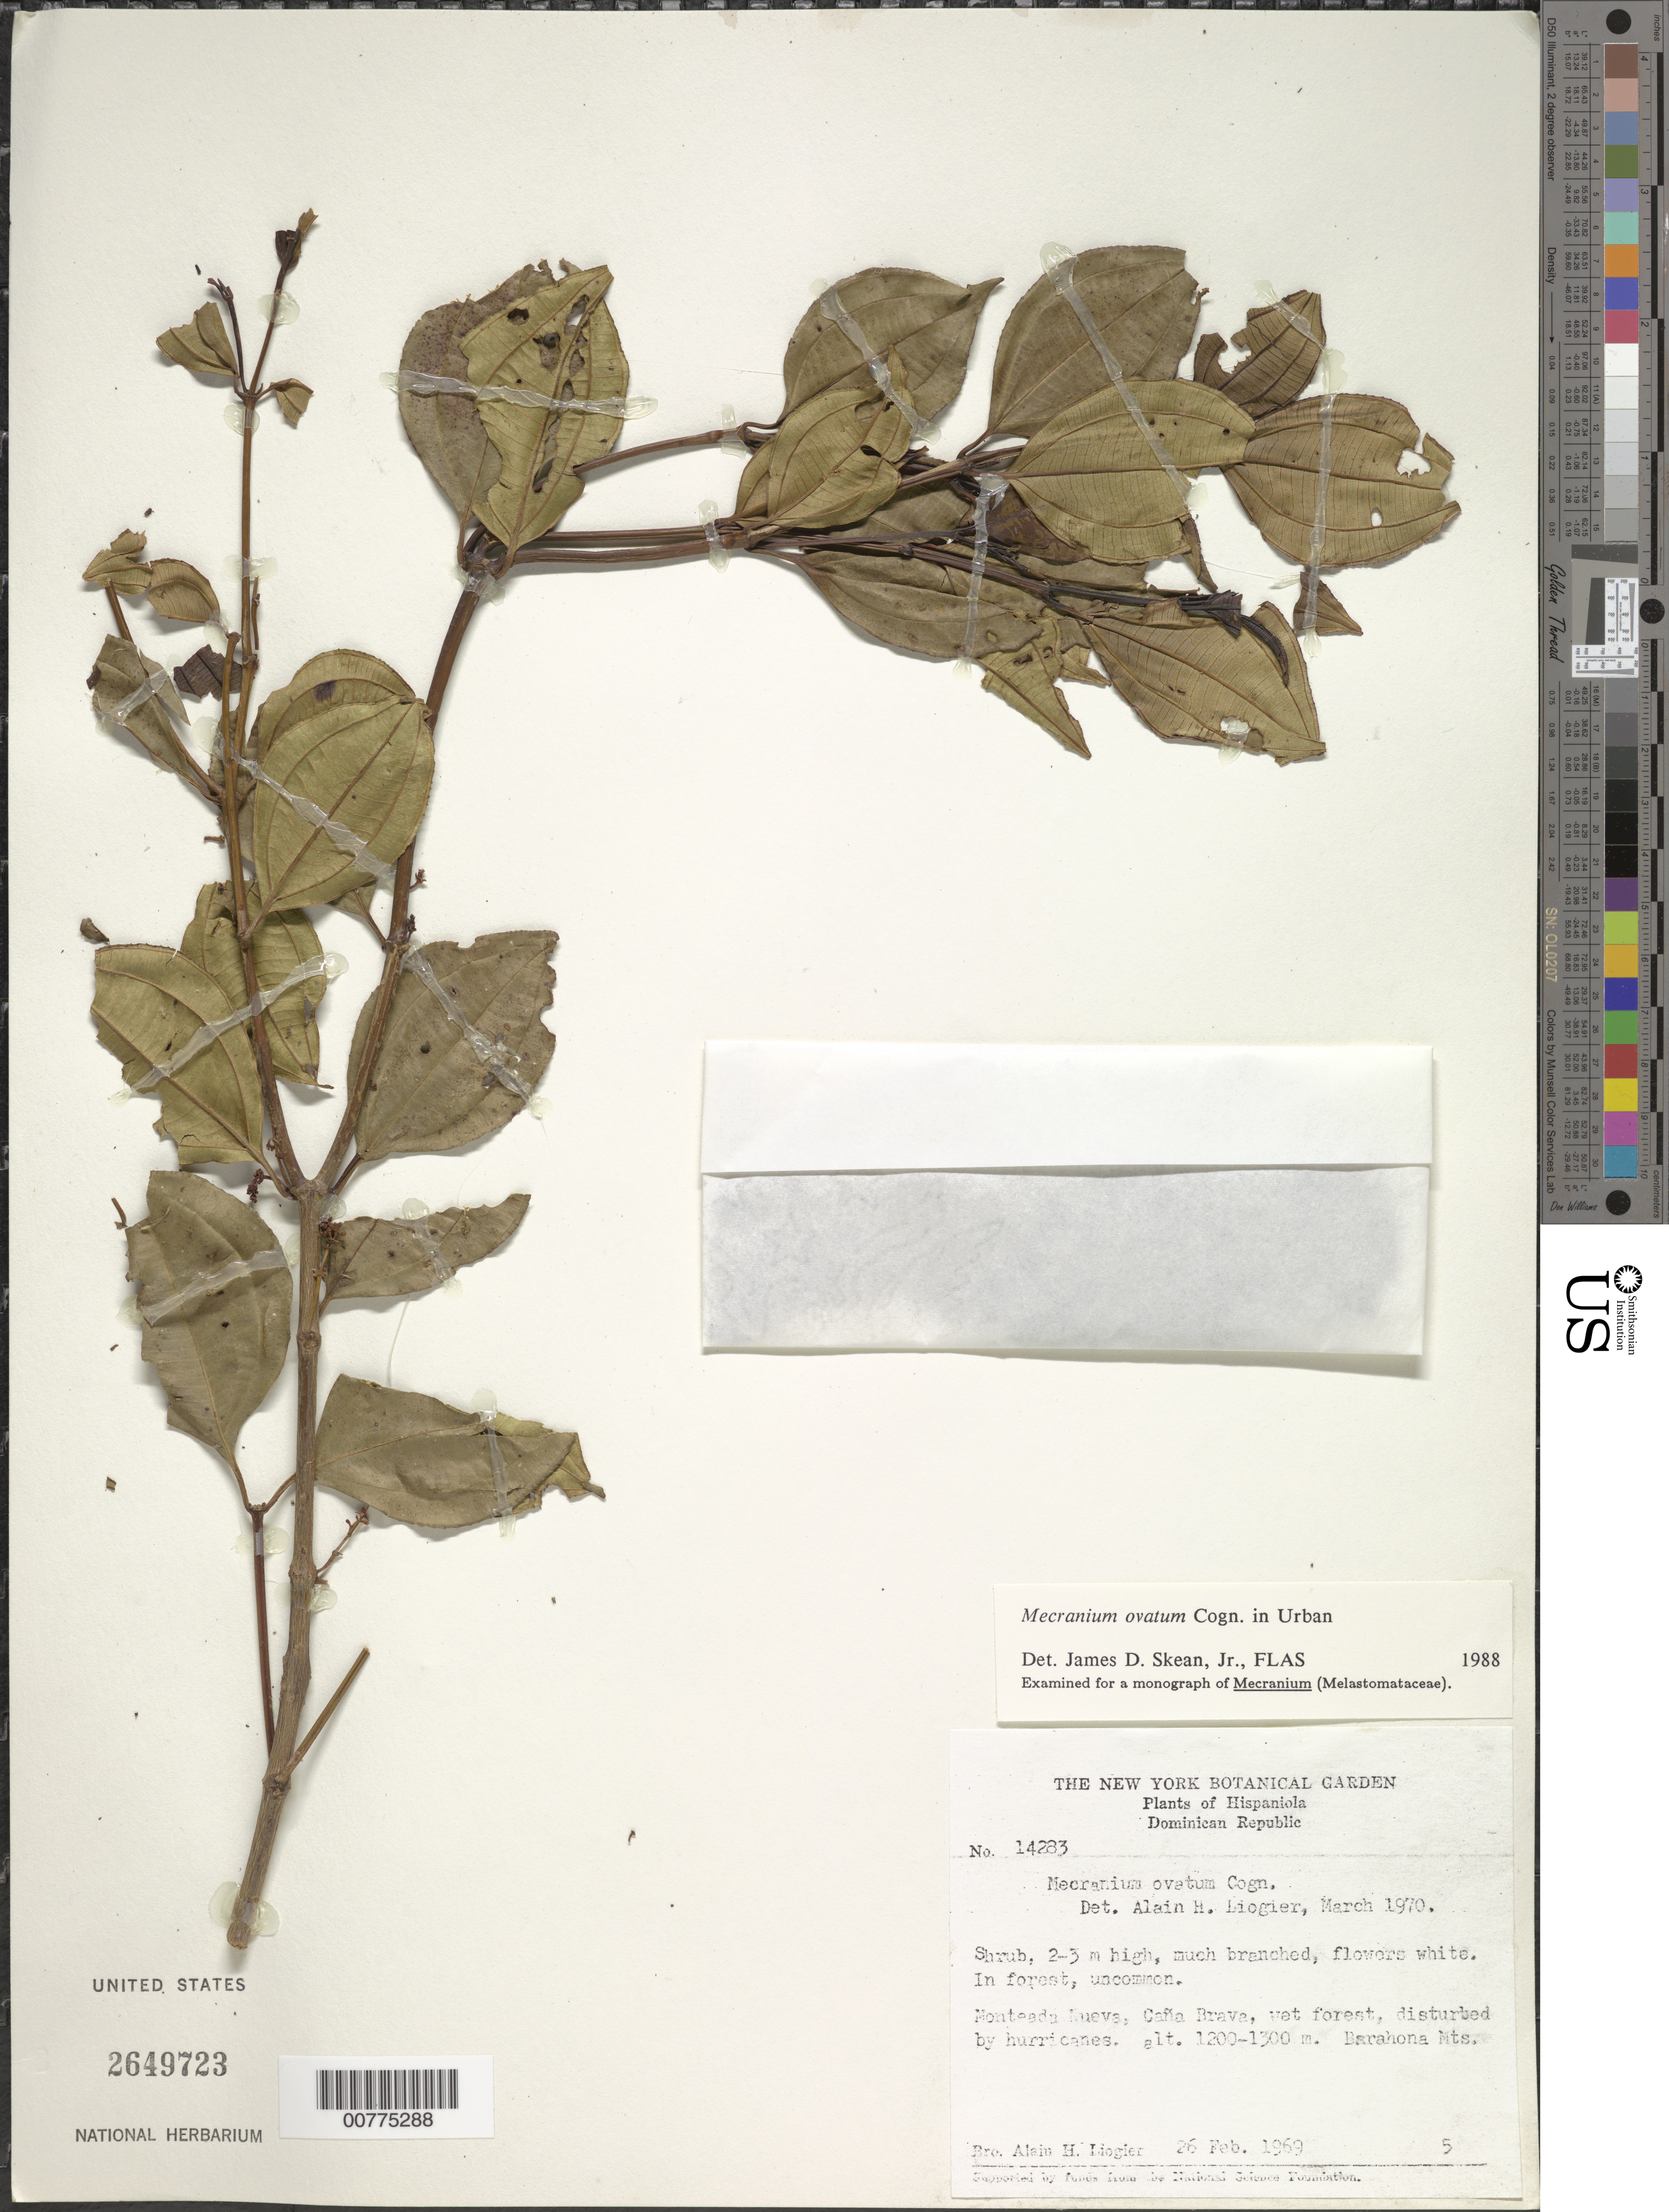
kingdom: Plantae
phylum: Tracheophyta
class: Magnoliopsida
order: Myrtales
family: Melastomataceae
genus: Mecranium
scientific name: Mecranium ovatum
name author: Cogn.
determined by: Skean, J. D., Jr.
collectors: A. H. Liogier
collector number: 14283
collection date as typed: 26 Feb 1969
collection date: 1969-02-26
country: Dominican Republic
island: Hispaniola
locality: Barahona Mts., Caña Brava, Monteada Nueva.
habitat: Wet forest, disturbed by hurricanes.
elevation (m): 1200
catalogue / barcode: US 2649723